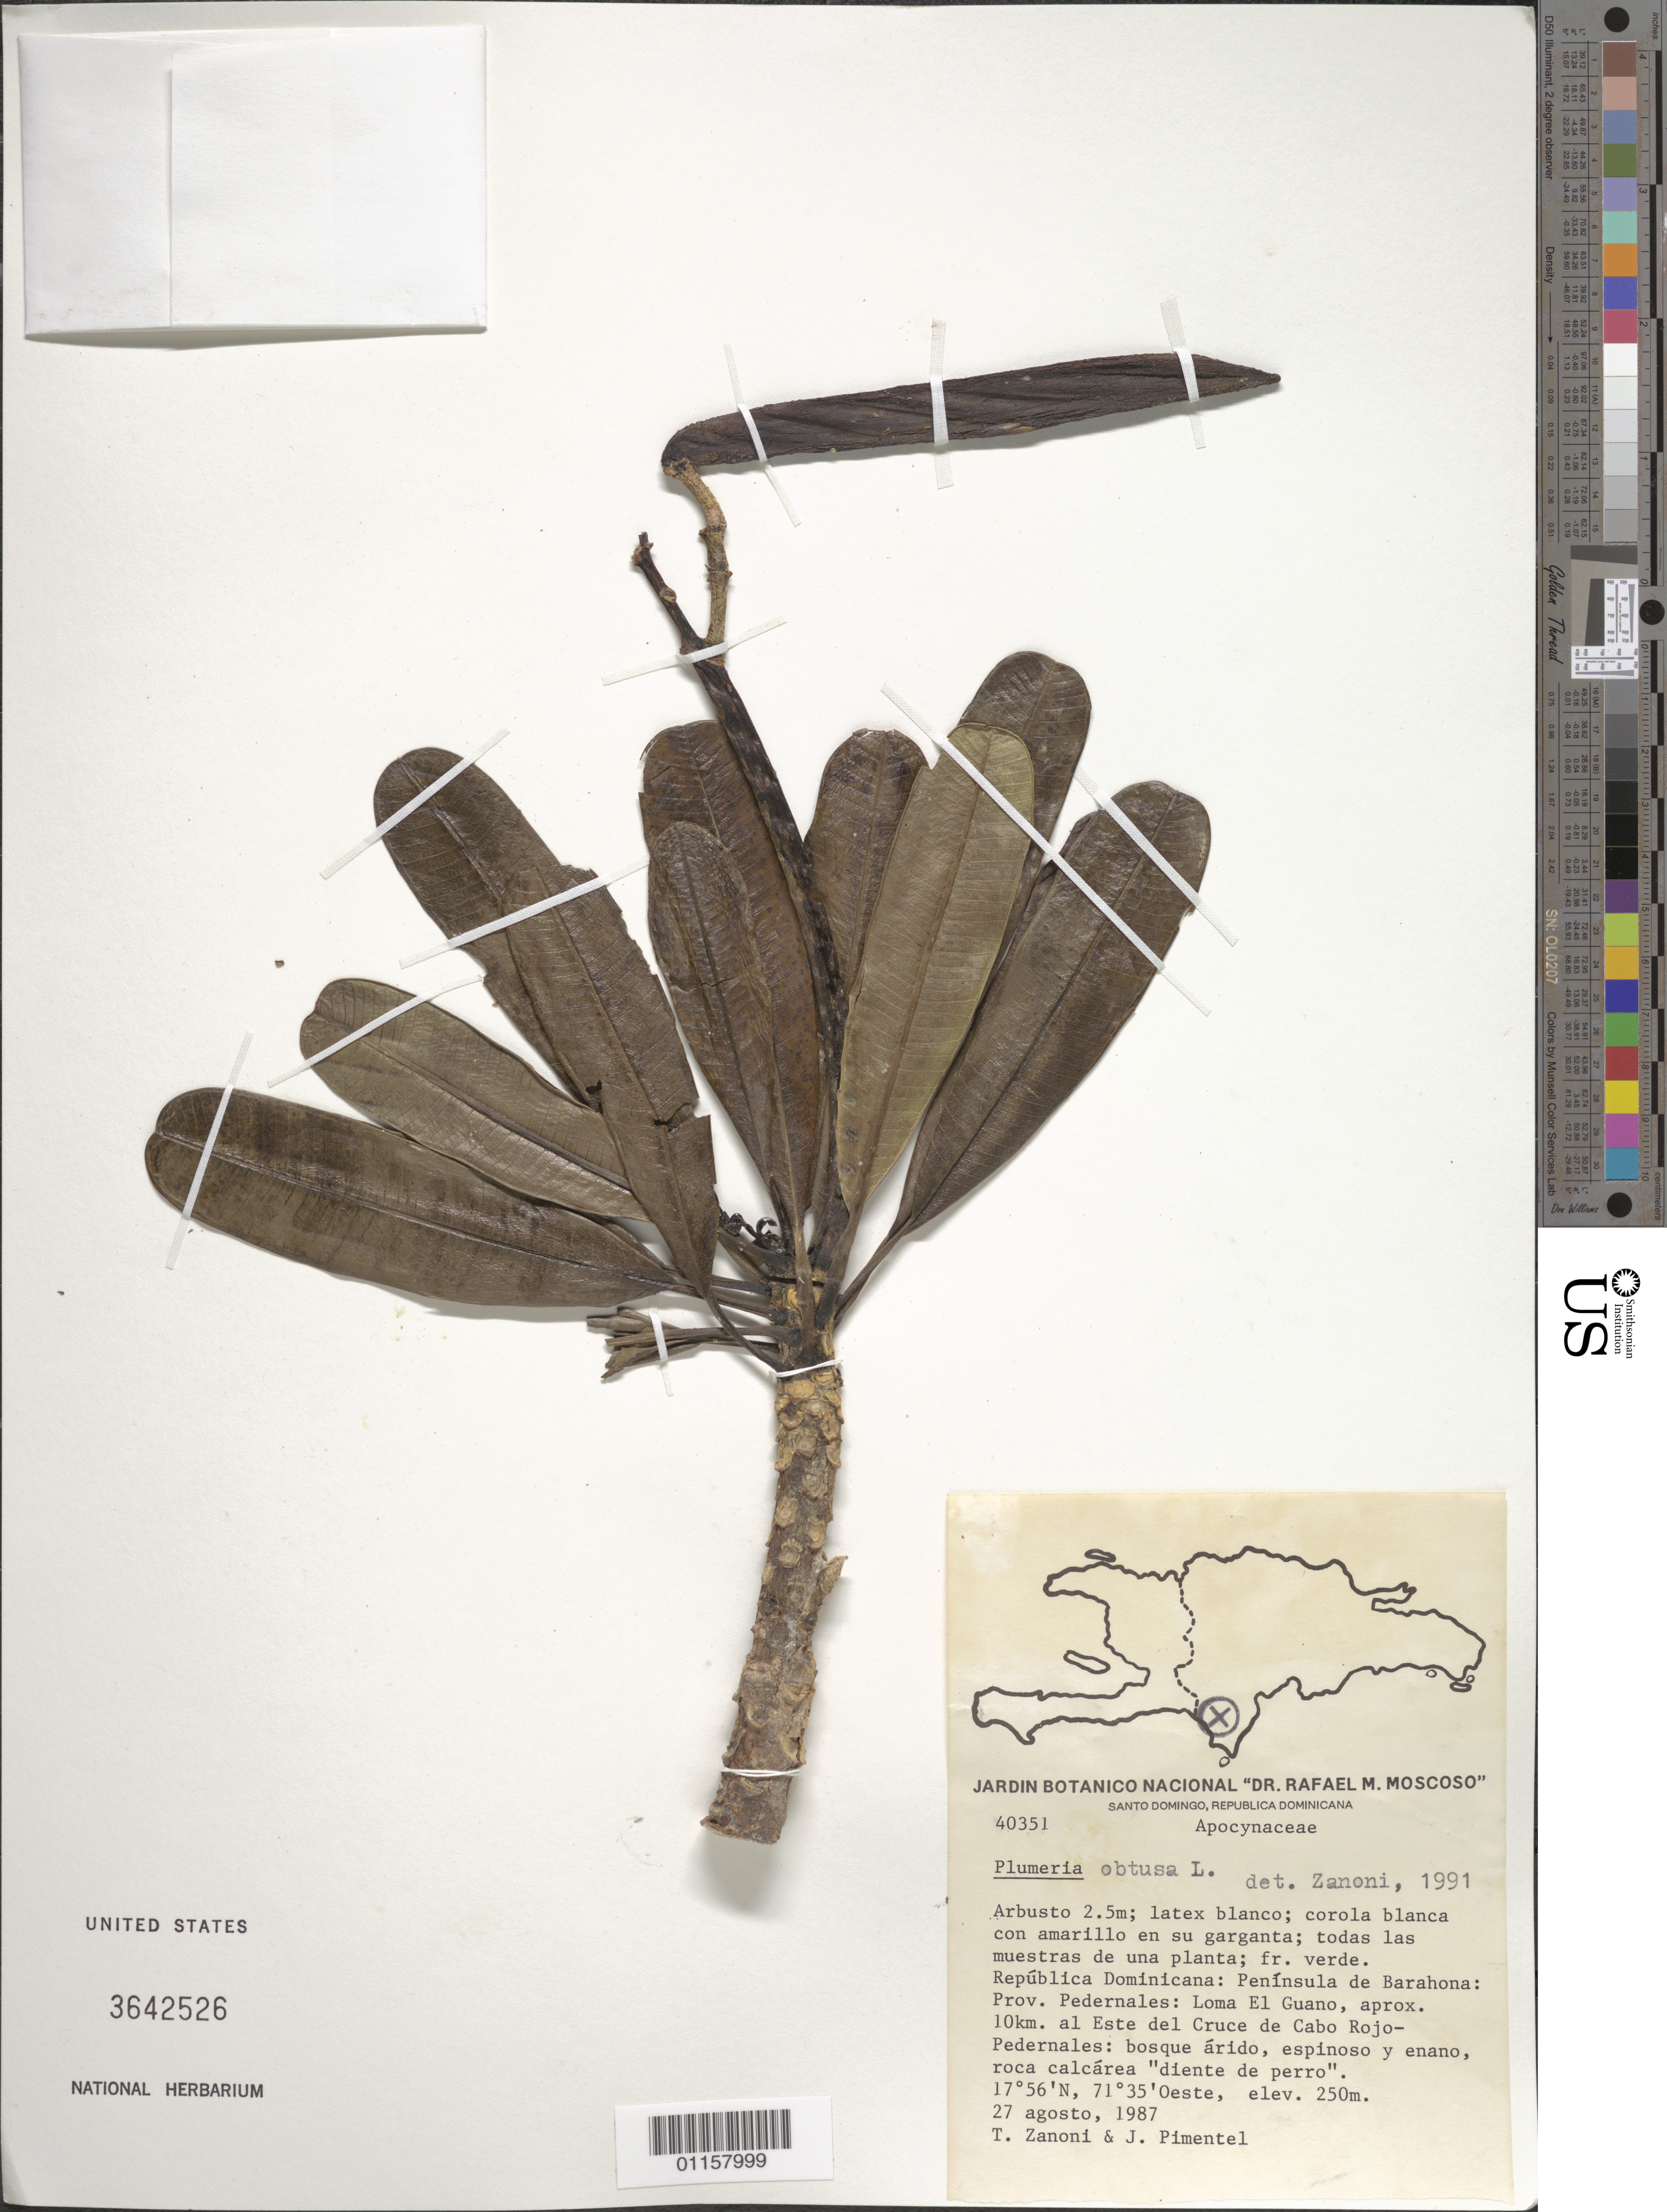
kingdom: Plantae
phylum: Tracheophyta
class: Magnoliopsida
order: Gentianales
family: Apocynaceae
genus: Plumeria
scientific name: Plumeria obtusa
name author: L.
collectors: T. A. Zanoni & J. Pimentel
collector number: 40351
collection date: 1987-08-27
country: Dominican Republic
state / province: Pedernales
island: Hispaniola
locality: Península de Barahona, Loma El Guano, aprox. 10 km al Este del Cruce de Cabo Rojo-Pedernales.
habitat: Bosque árida, espinoso y enano, roca calcárea "diente de perro".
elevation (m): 250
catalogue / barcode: US 3642526